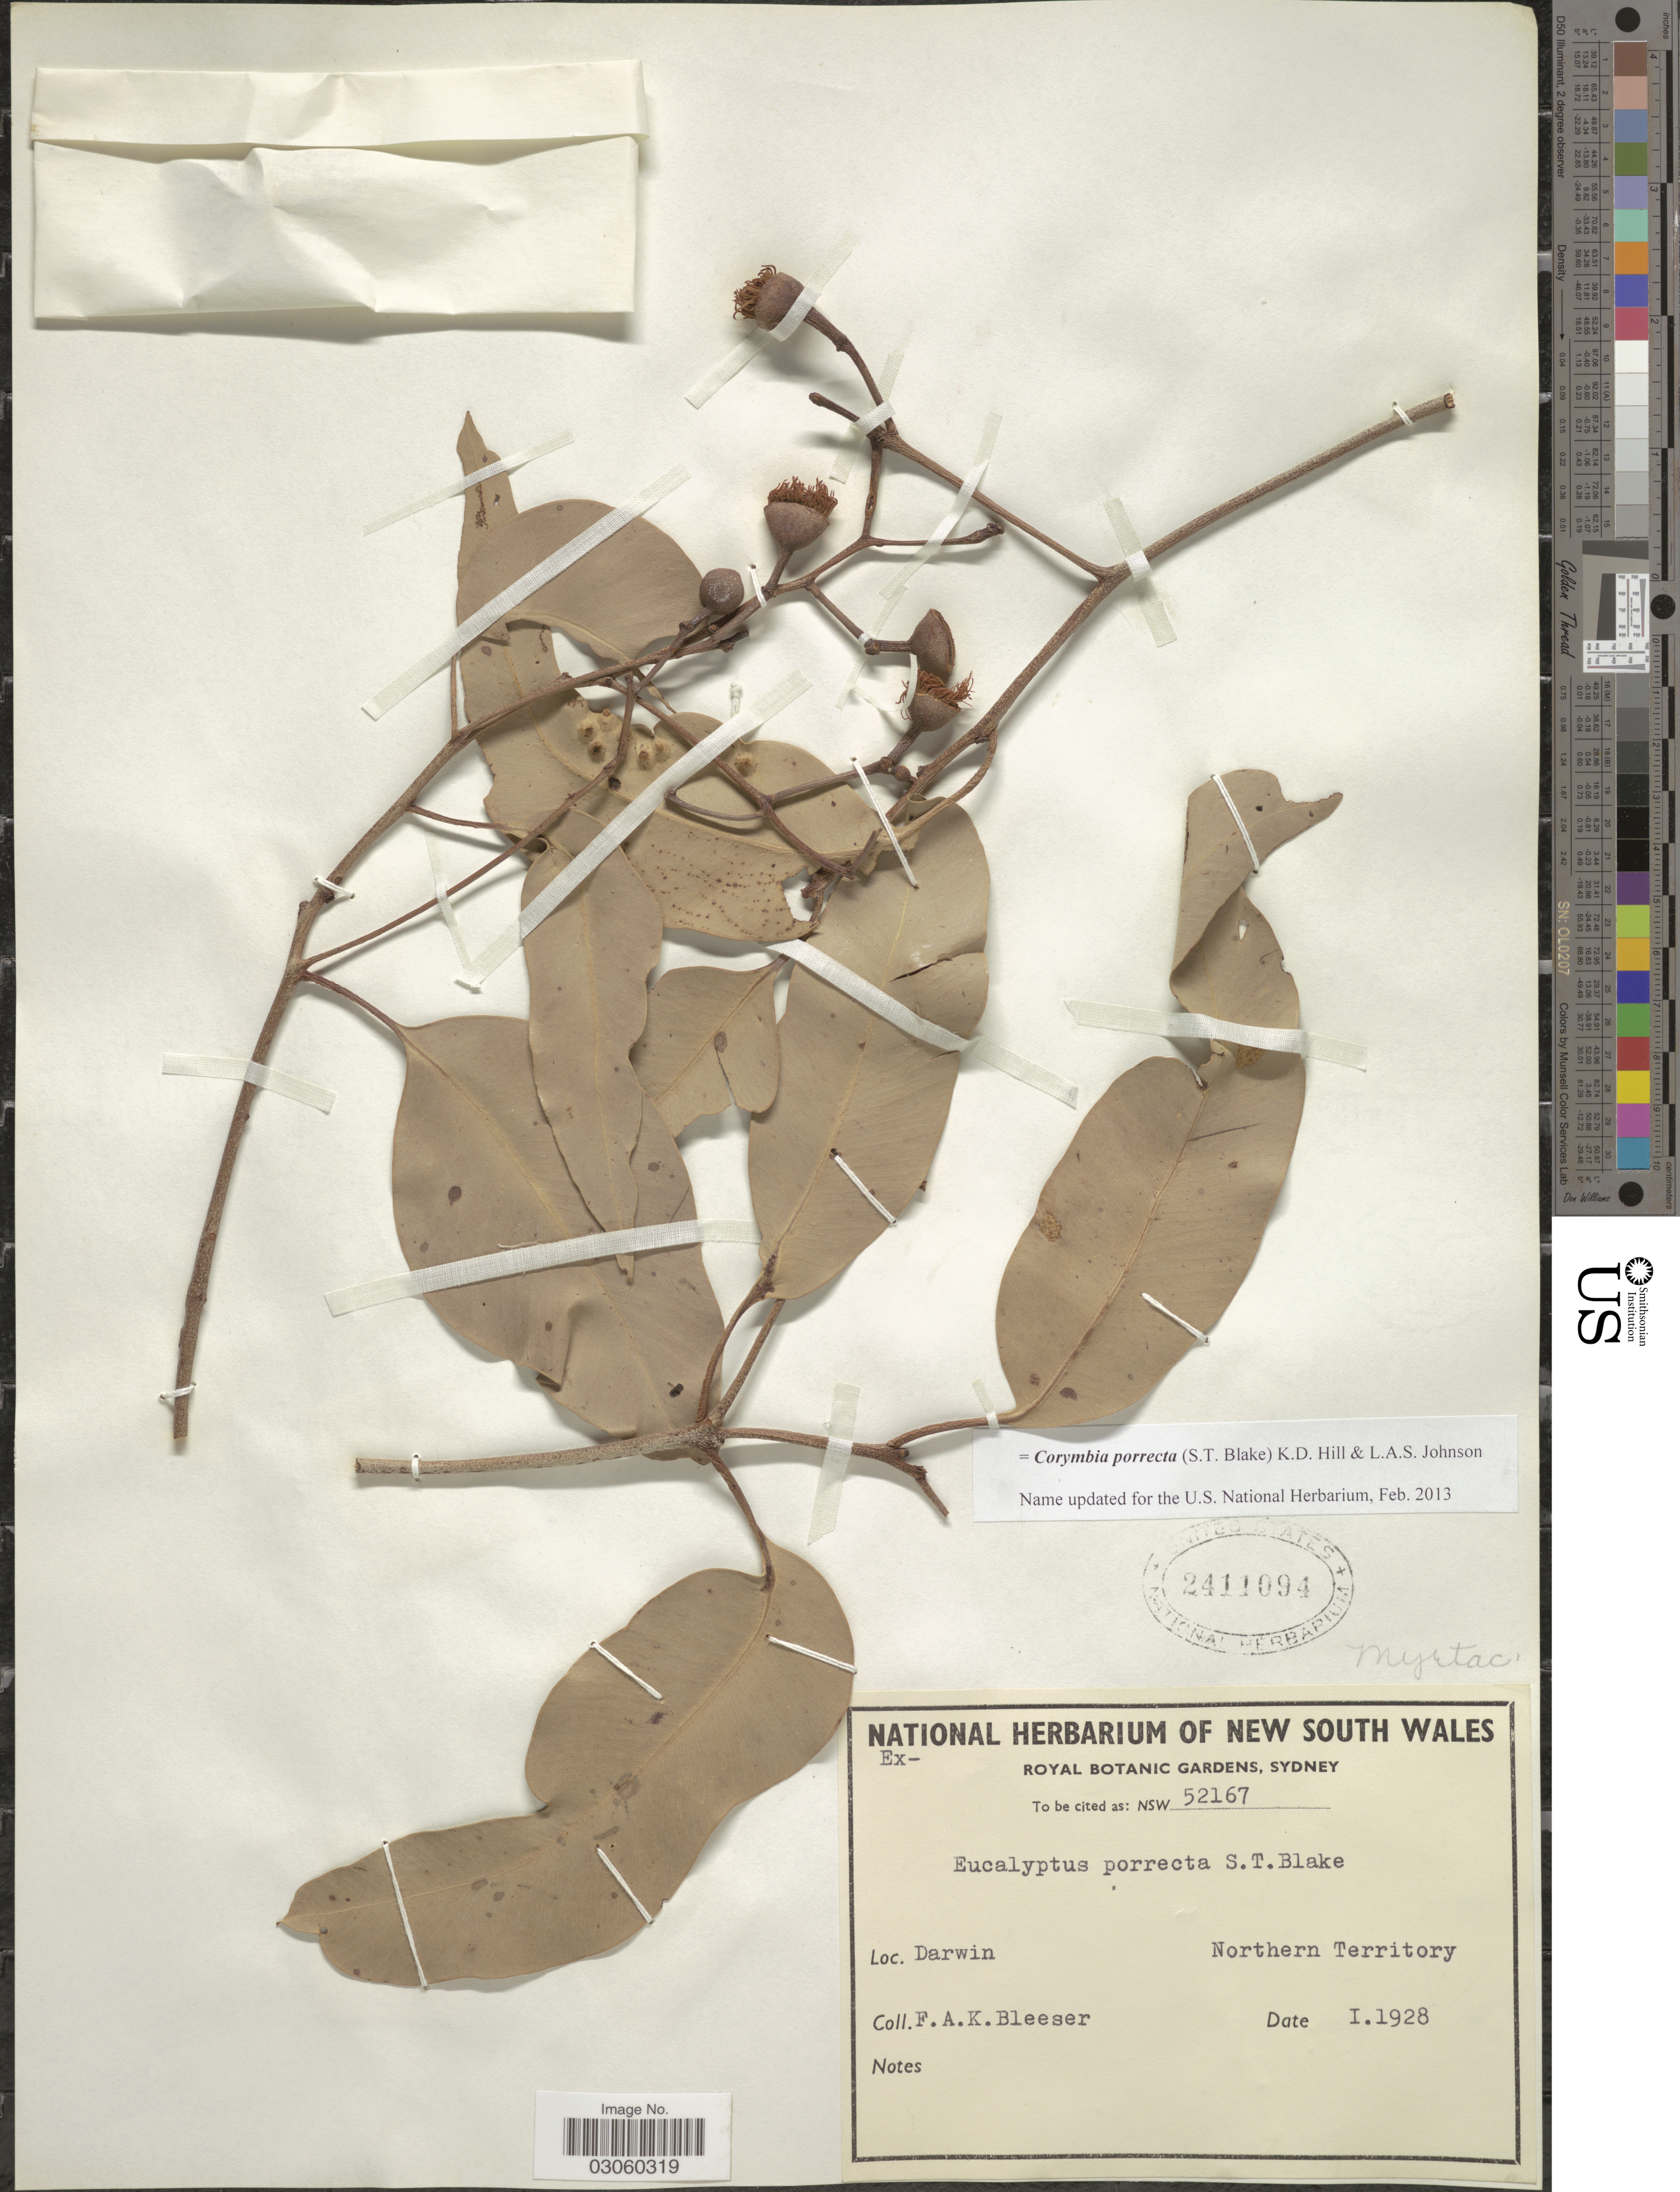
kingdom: Plantae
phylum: Tracheophyta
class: Magnoliopsida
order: Myrtales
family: Myrtaceae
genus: Corymbia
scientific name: Corymbia porrecta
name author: (S.T. Blake) K.D. Hill & L.A.S. Johnson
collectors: F. Bleeser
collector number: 52167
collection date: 1928-01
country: Australia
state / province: Northern Territory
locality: Darwin.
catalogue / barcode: US 2411094